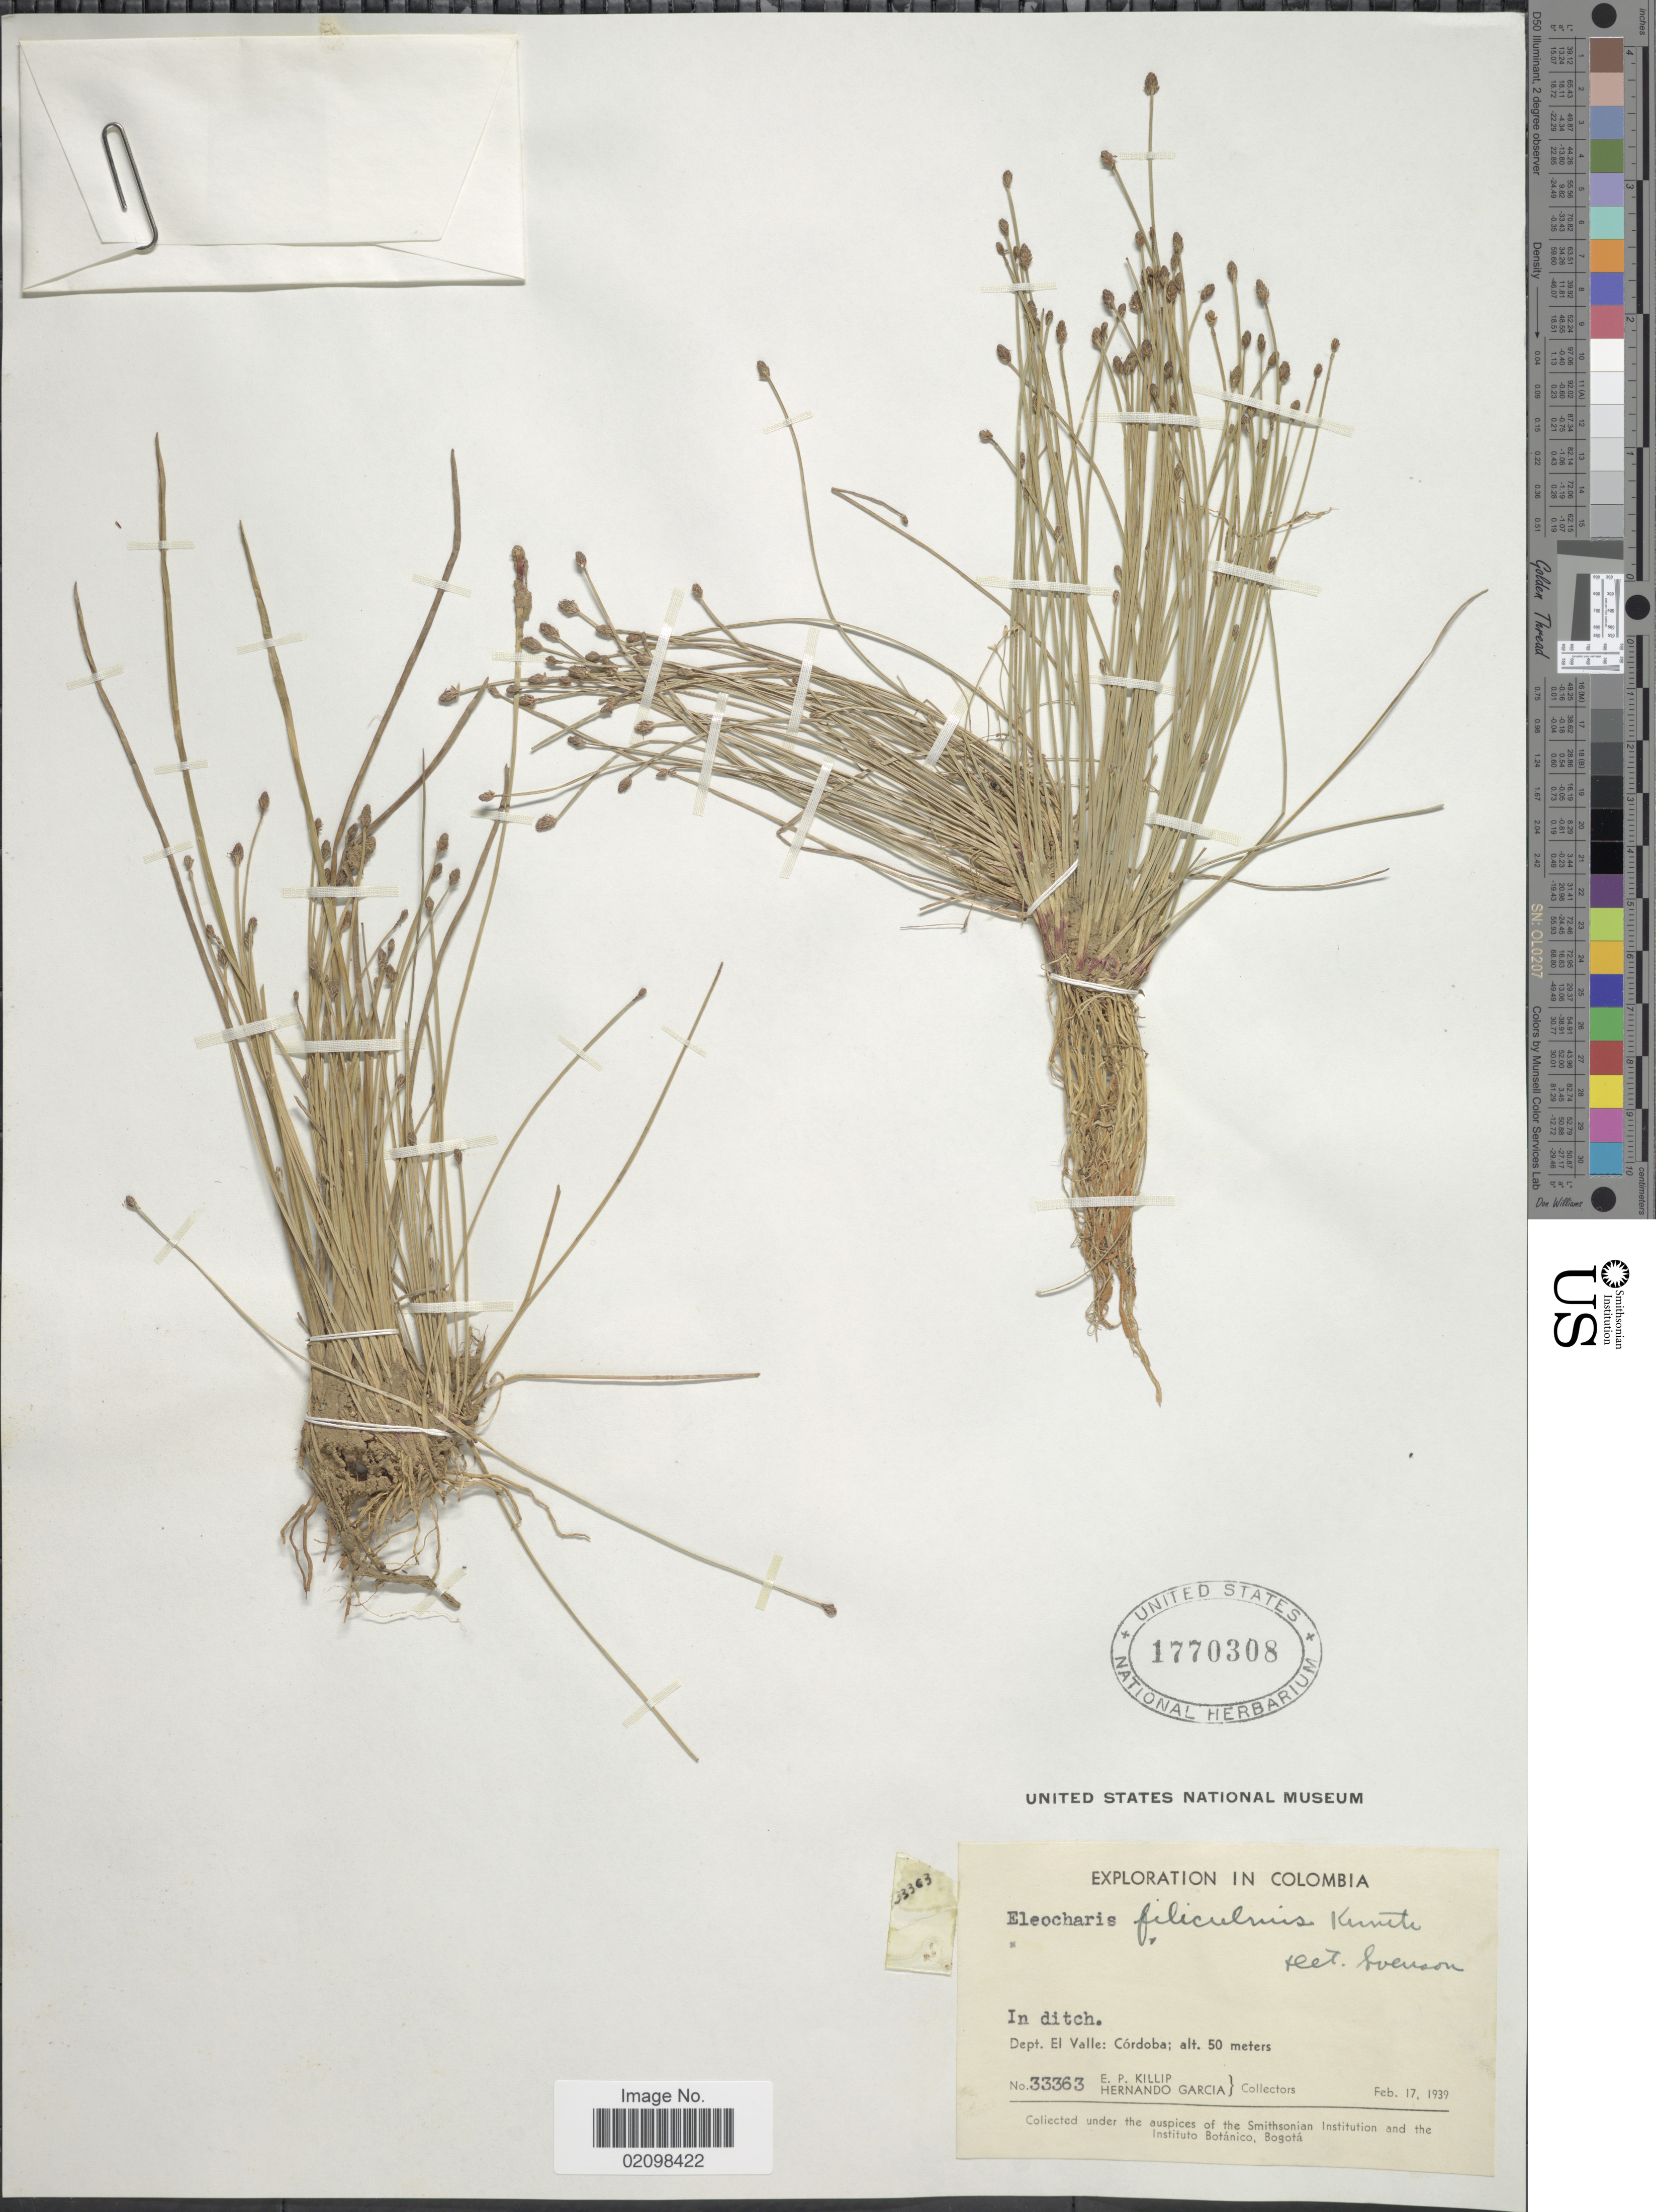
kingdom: Plantae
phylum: Tracheophyta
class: Liliopsida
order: Poales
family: Cyperaceae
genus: Eleocharis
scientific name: Eleocharis filiculmis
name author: Kunth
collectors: E. P. Killip & H. Garcia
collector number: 33363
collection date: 1939-02-17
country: Colombia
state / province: Valle del Cauca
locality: Dept. El Valle: Córdoba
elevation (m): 50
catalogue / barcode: US 1770308